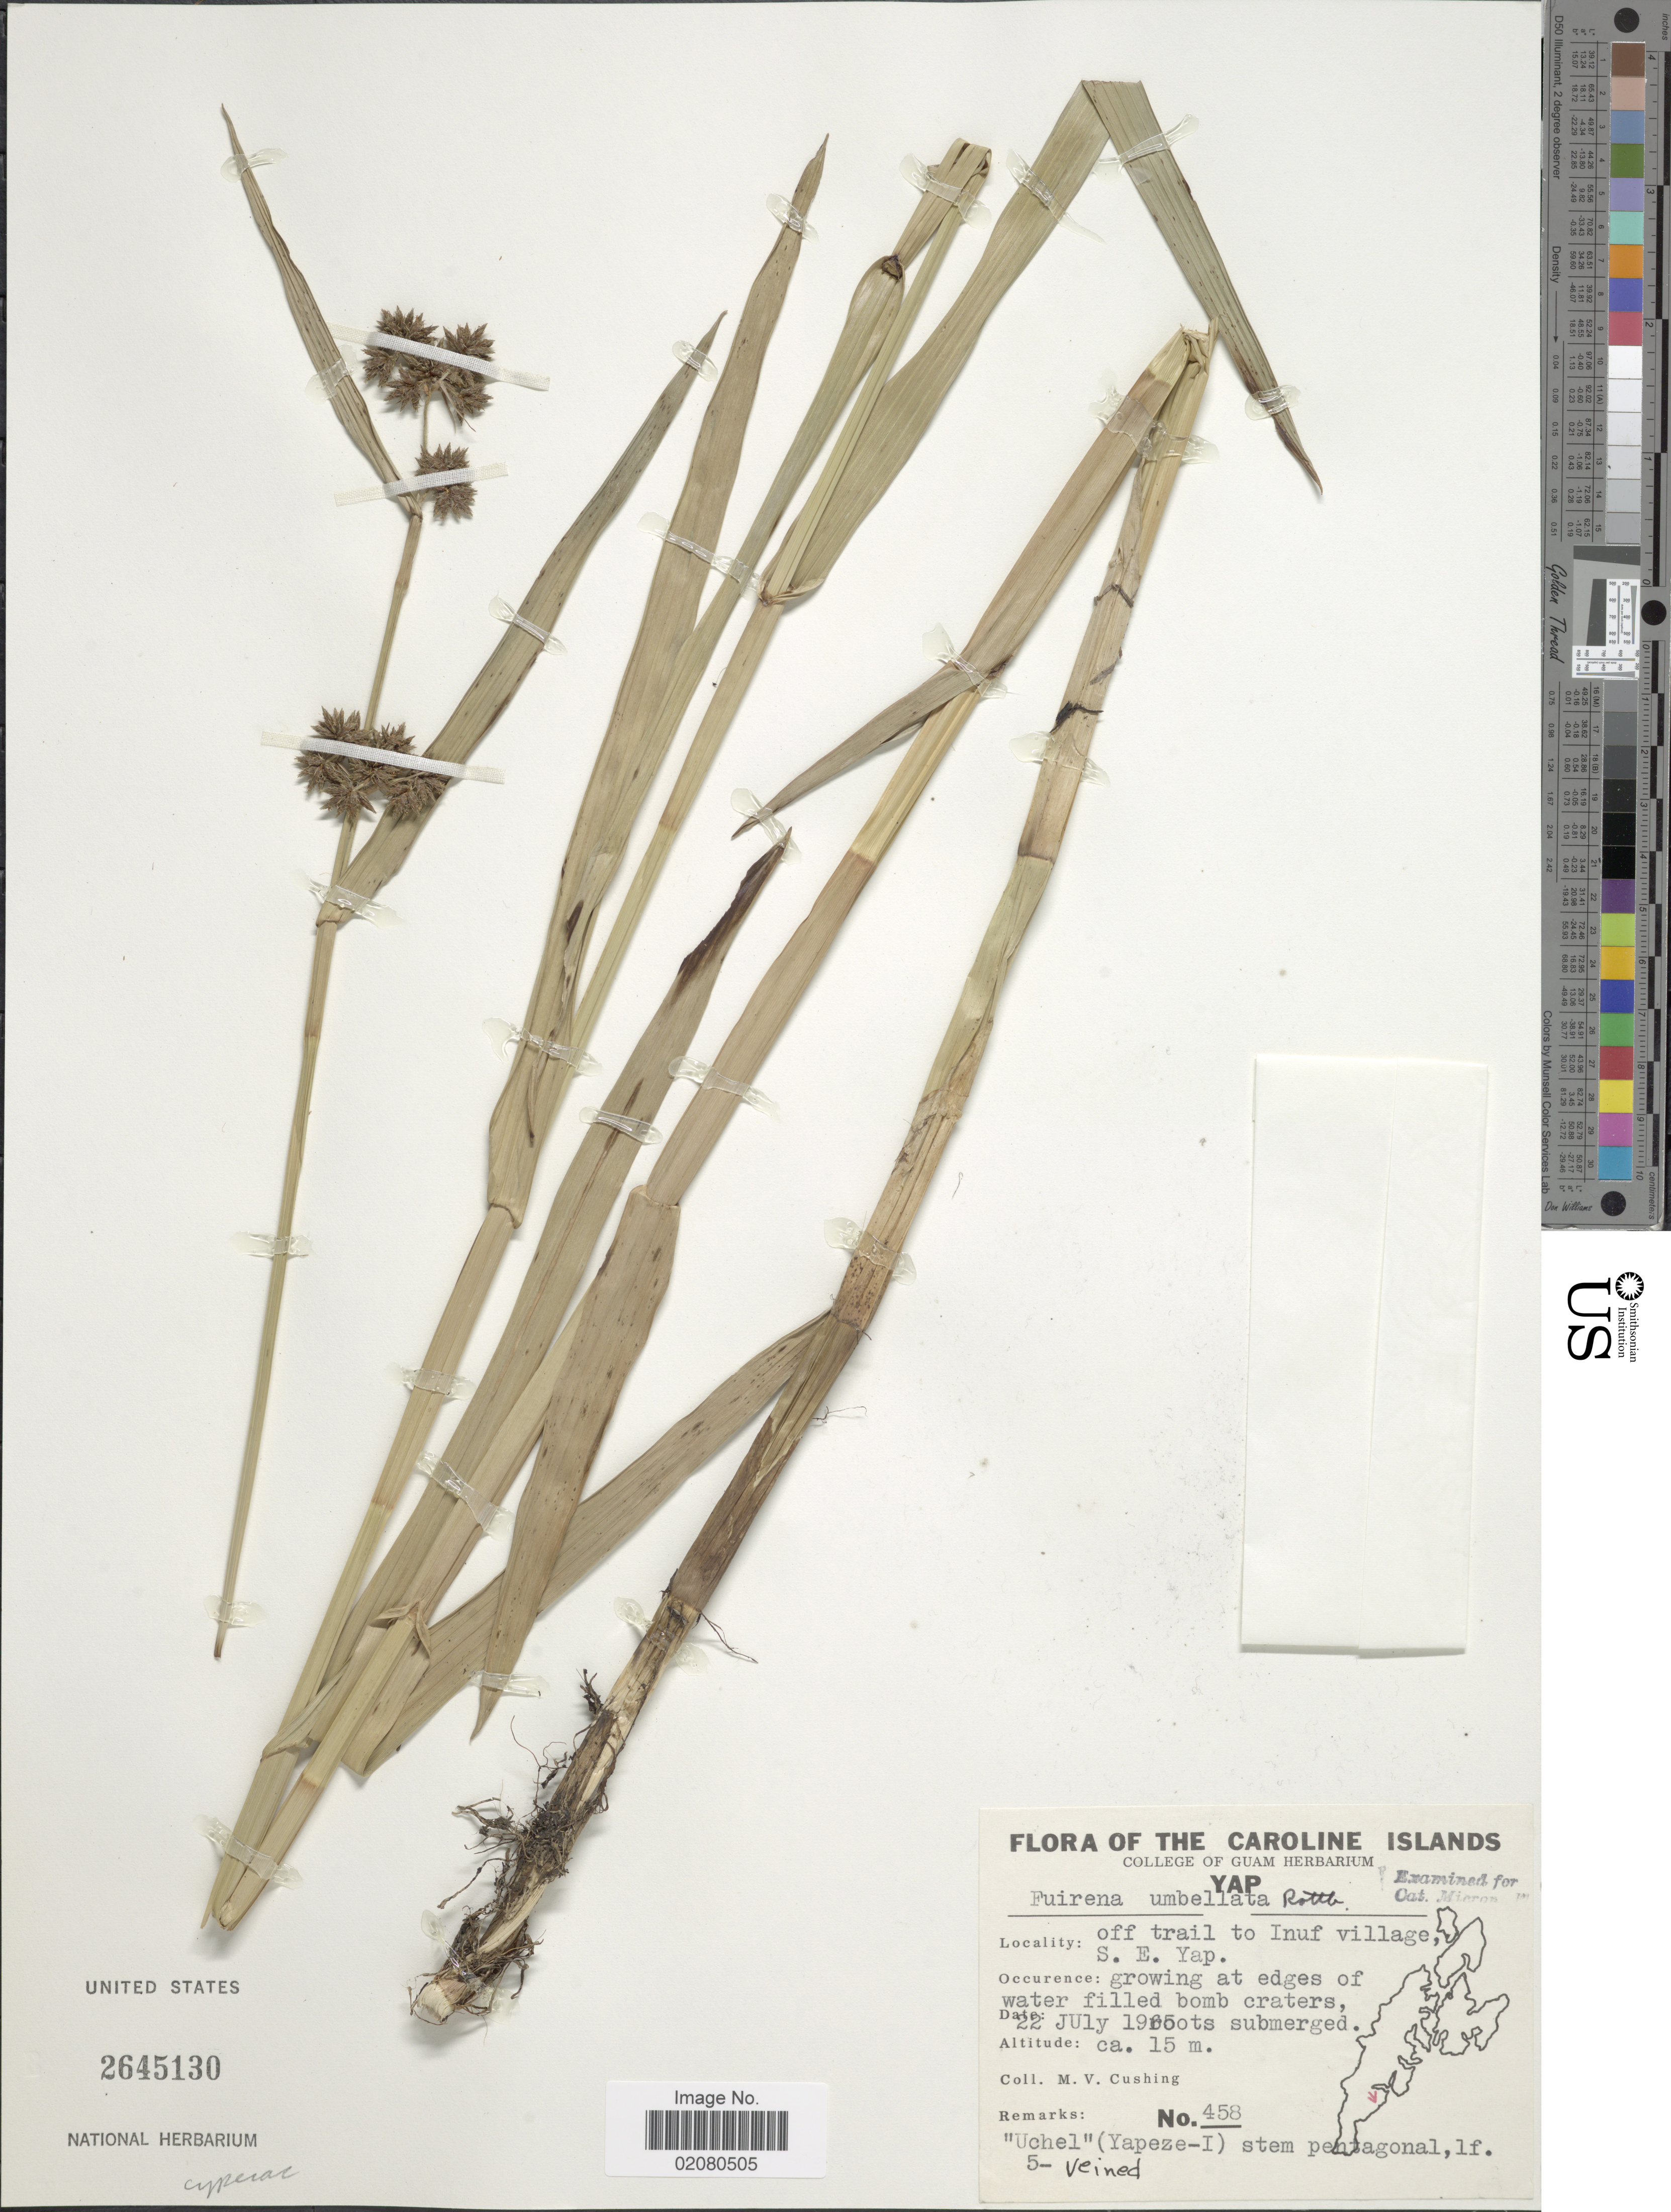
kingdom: Plantae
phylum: Tracheophyta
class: Liliopsida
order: Poales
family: Cyperaceae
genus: Fuirena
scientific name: Fuirena umbellata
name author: Rottb.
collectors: M. V. Cushing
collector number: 458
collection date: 1965-07-22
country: Micronesia, Federated States of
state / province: Yap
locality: The Caroline Islands, off trail to inuf village, S.E. Yap, growing at edges of water filled bomb craters.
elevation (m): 15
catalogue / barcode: US 2645130